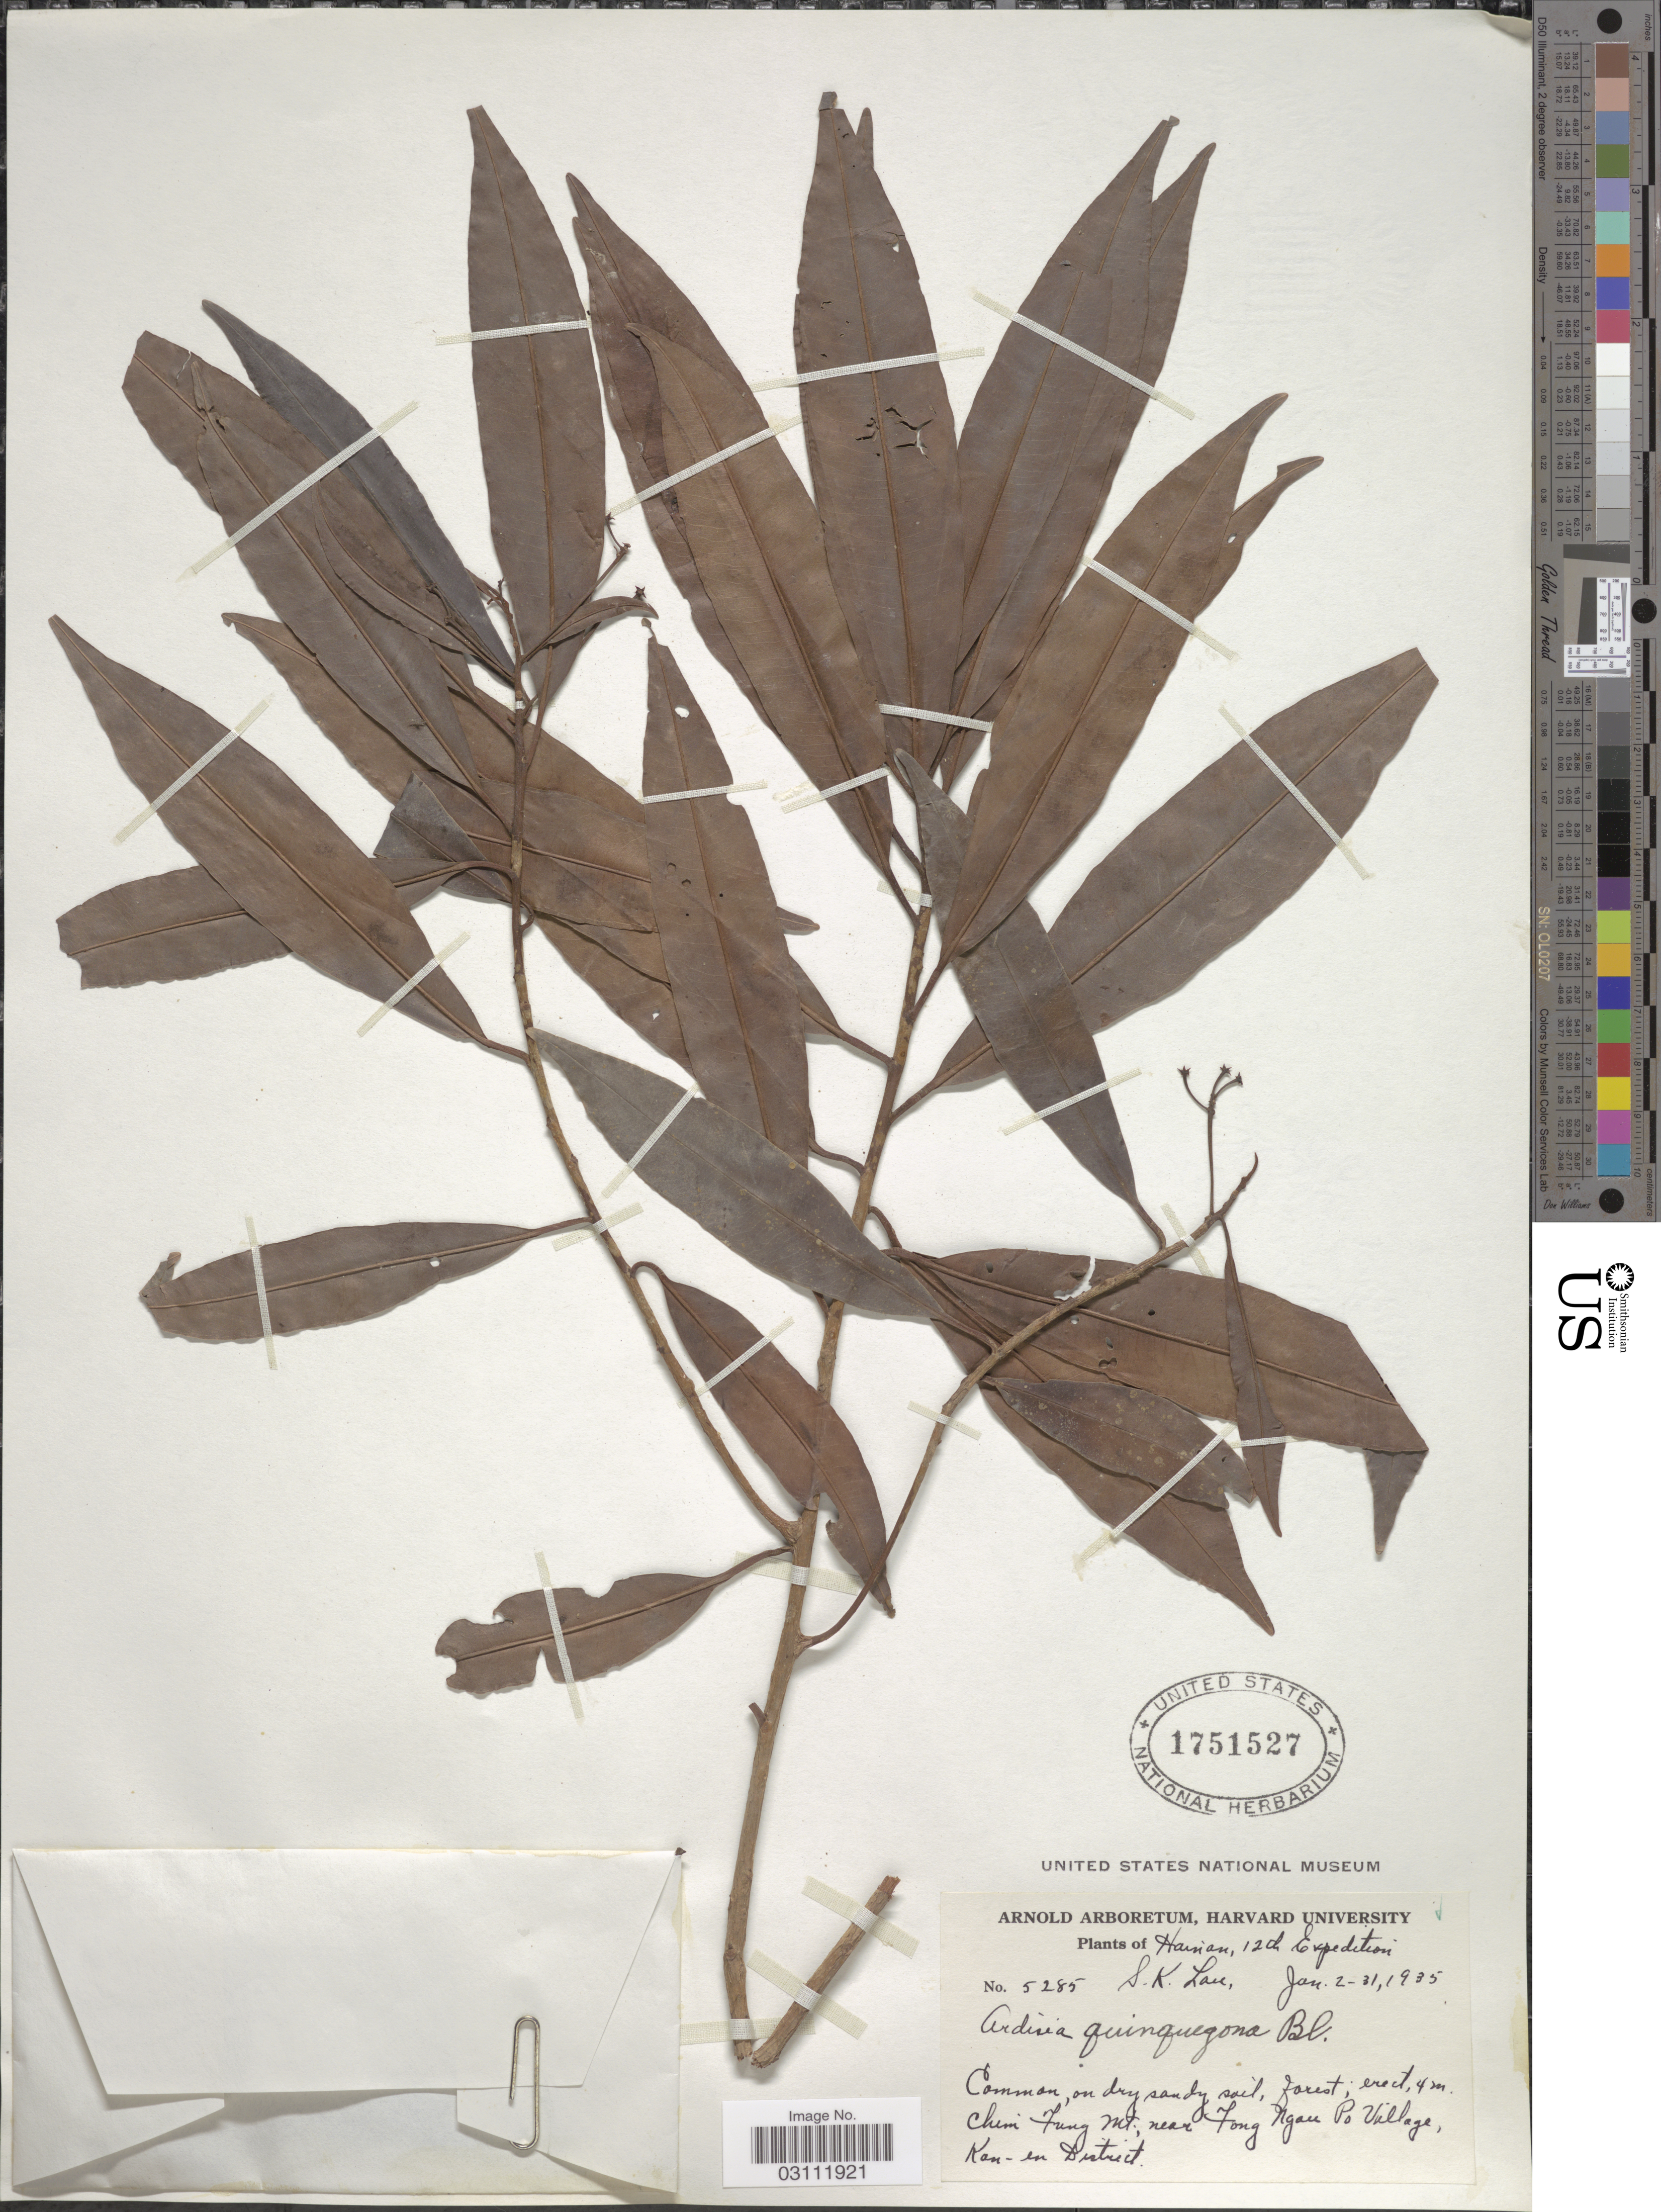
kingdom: Plantae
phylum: Tracheophyta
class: Magnoliopsida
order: Ericales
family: Primulaceae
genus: Ardisia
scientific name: Ardisia quinquegona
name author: Blume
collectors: S. K. Lau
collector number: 5285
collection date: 1935-01-02/1935-01-31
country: China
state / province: Hainan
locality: Chim Fung Mt, near Fong Ngau Po Village. Kan-en District.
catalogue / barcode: US 1751527